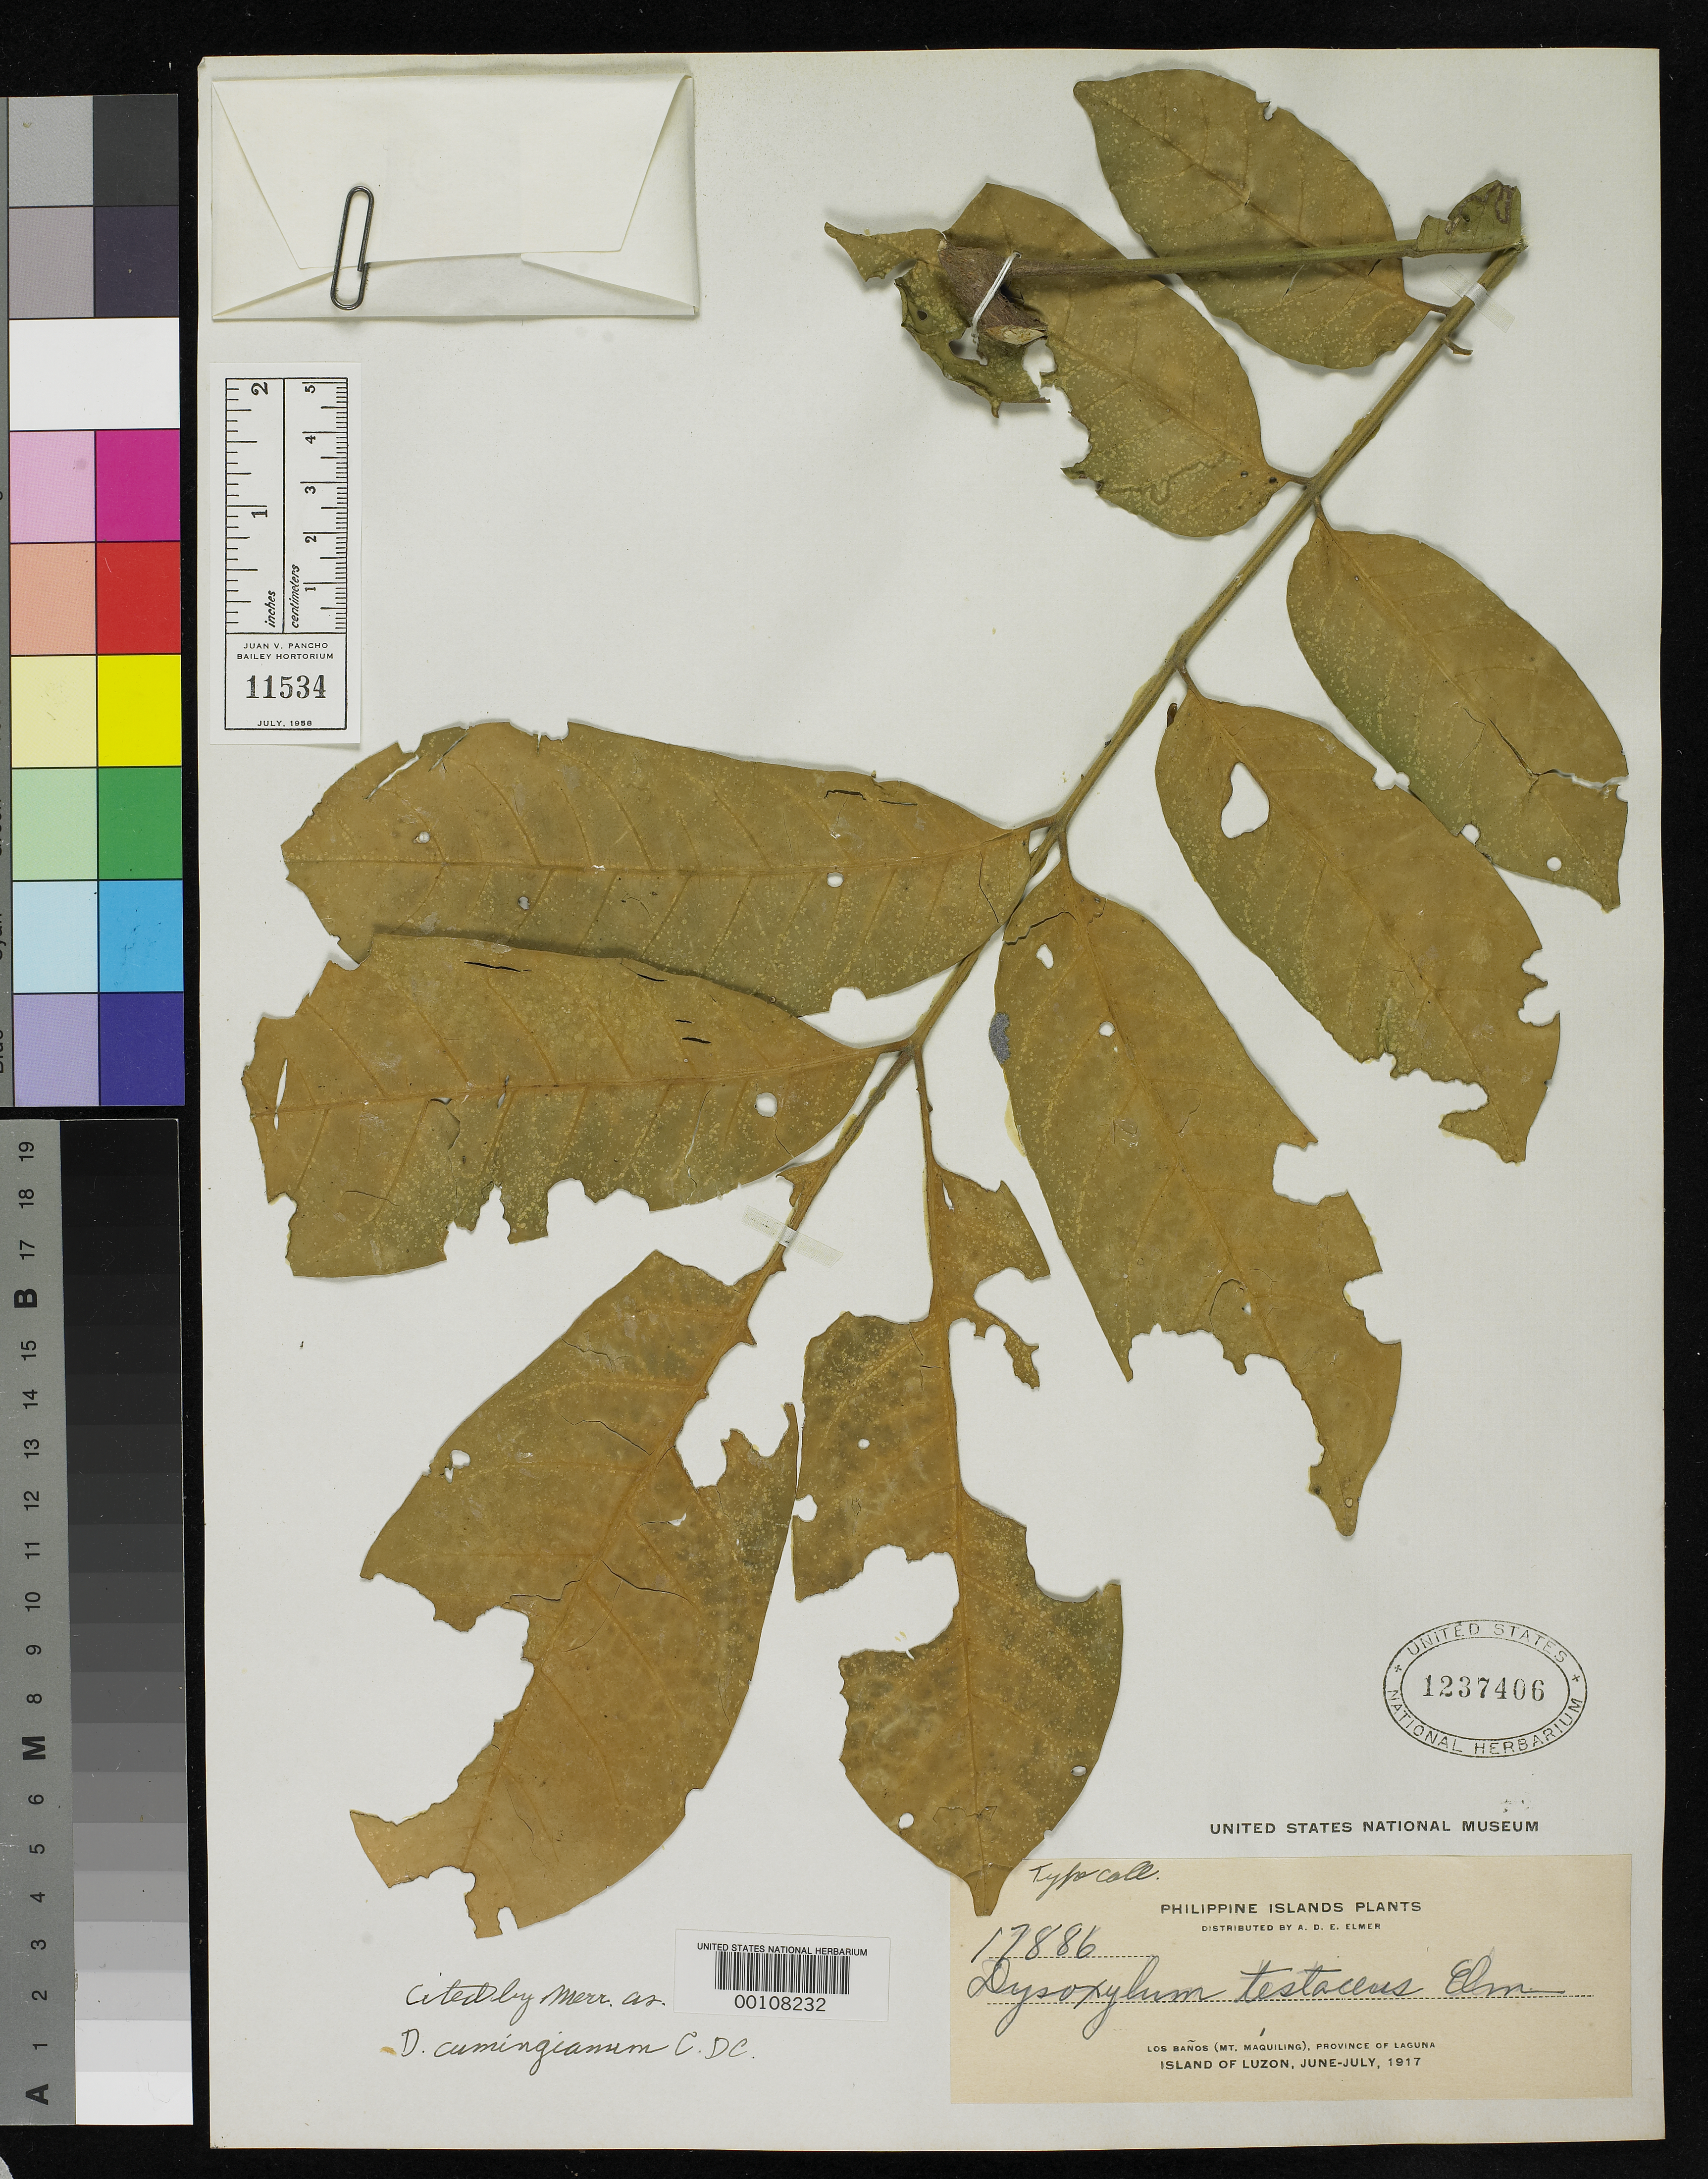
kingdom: Plantae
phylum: Tracheophyta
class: Magnoliopsida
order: Sapindales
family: Meliaceae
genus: Dysoxylum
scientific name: Dysoxylum testaceus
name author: Elmer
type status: Type Fragment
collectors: A. D. E. Elmer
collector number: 17886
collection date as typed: Jun 1917 to -- Jul 1917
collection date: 1917-06/1917-07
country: Philippines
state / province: Calabarzon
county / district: Laguna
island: Luzon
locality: Los Banos (Mt. Maquiling).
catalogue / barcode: US 1237406